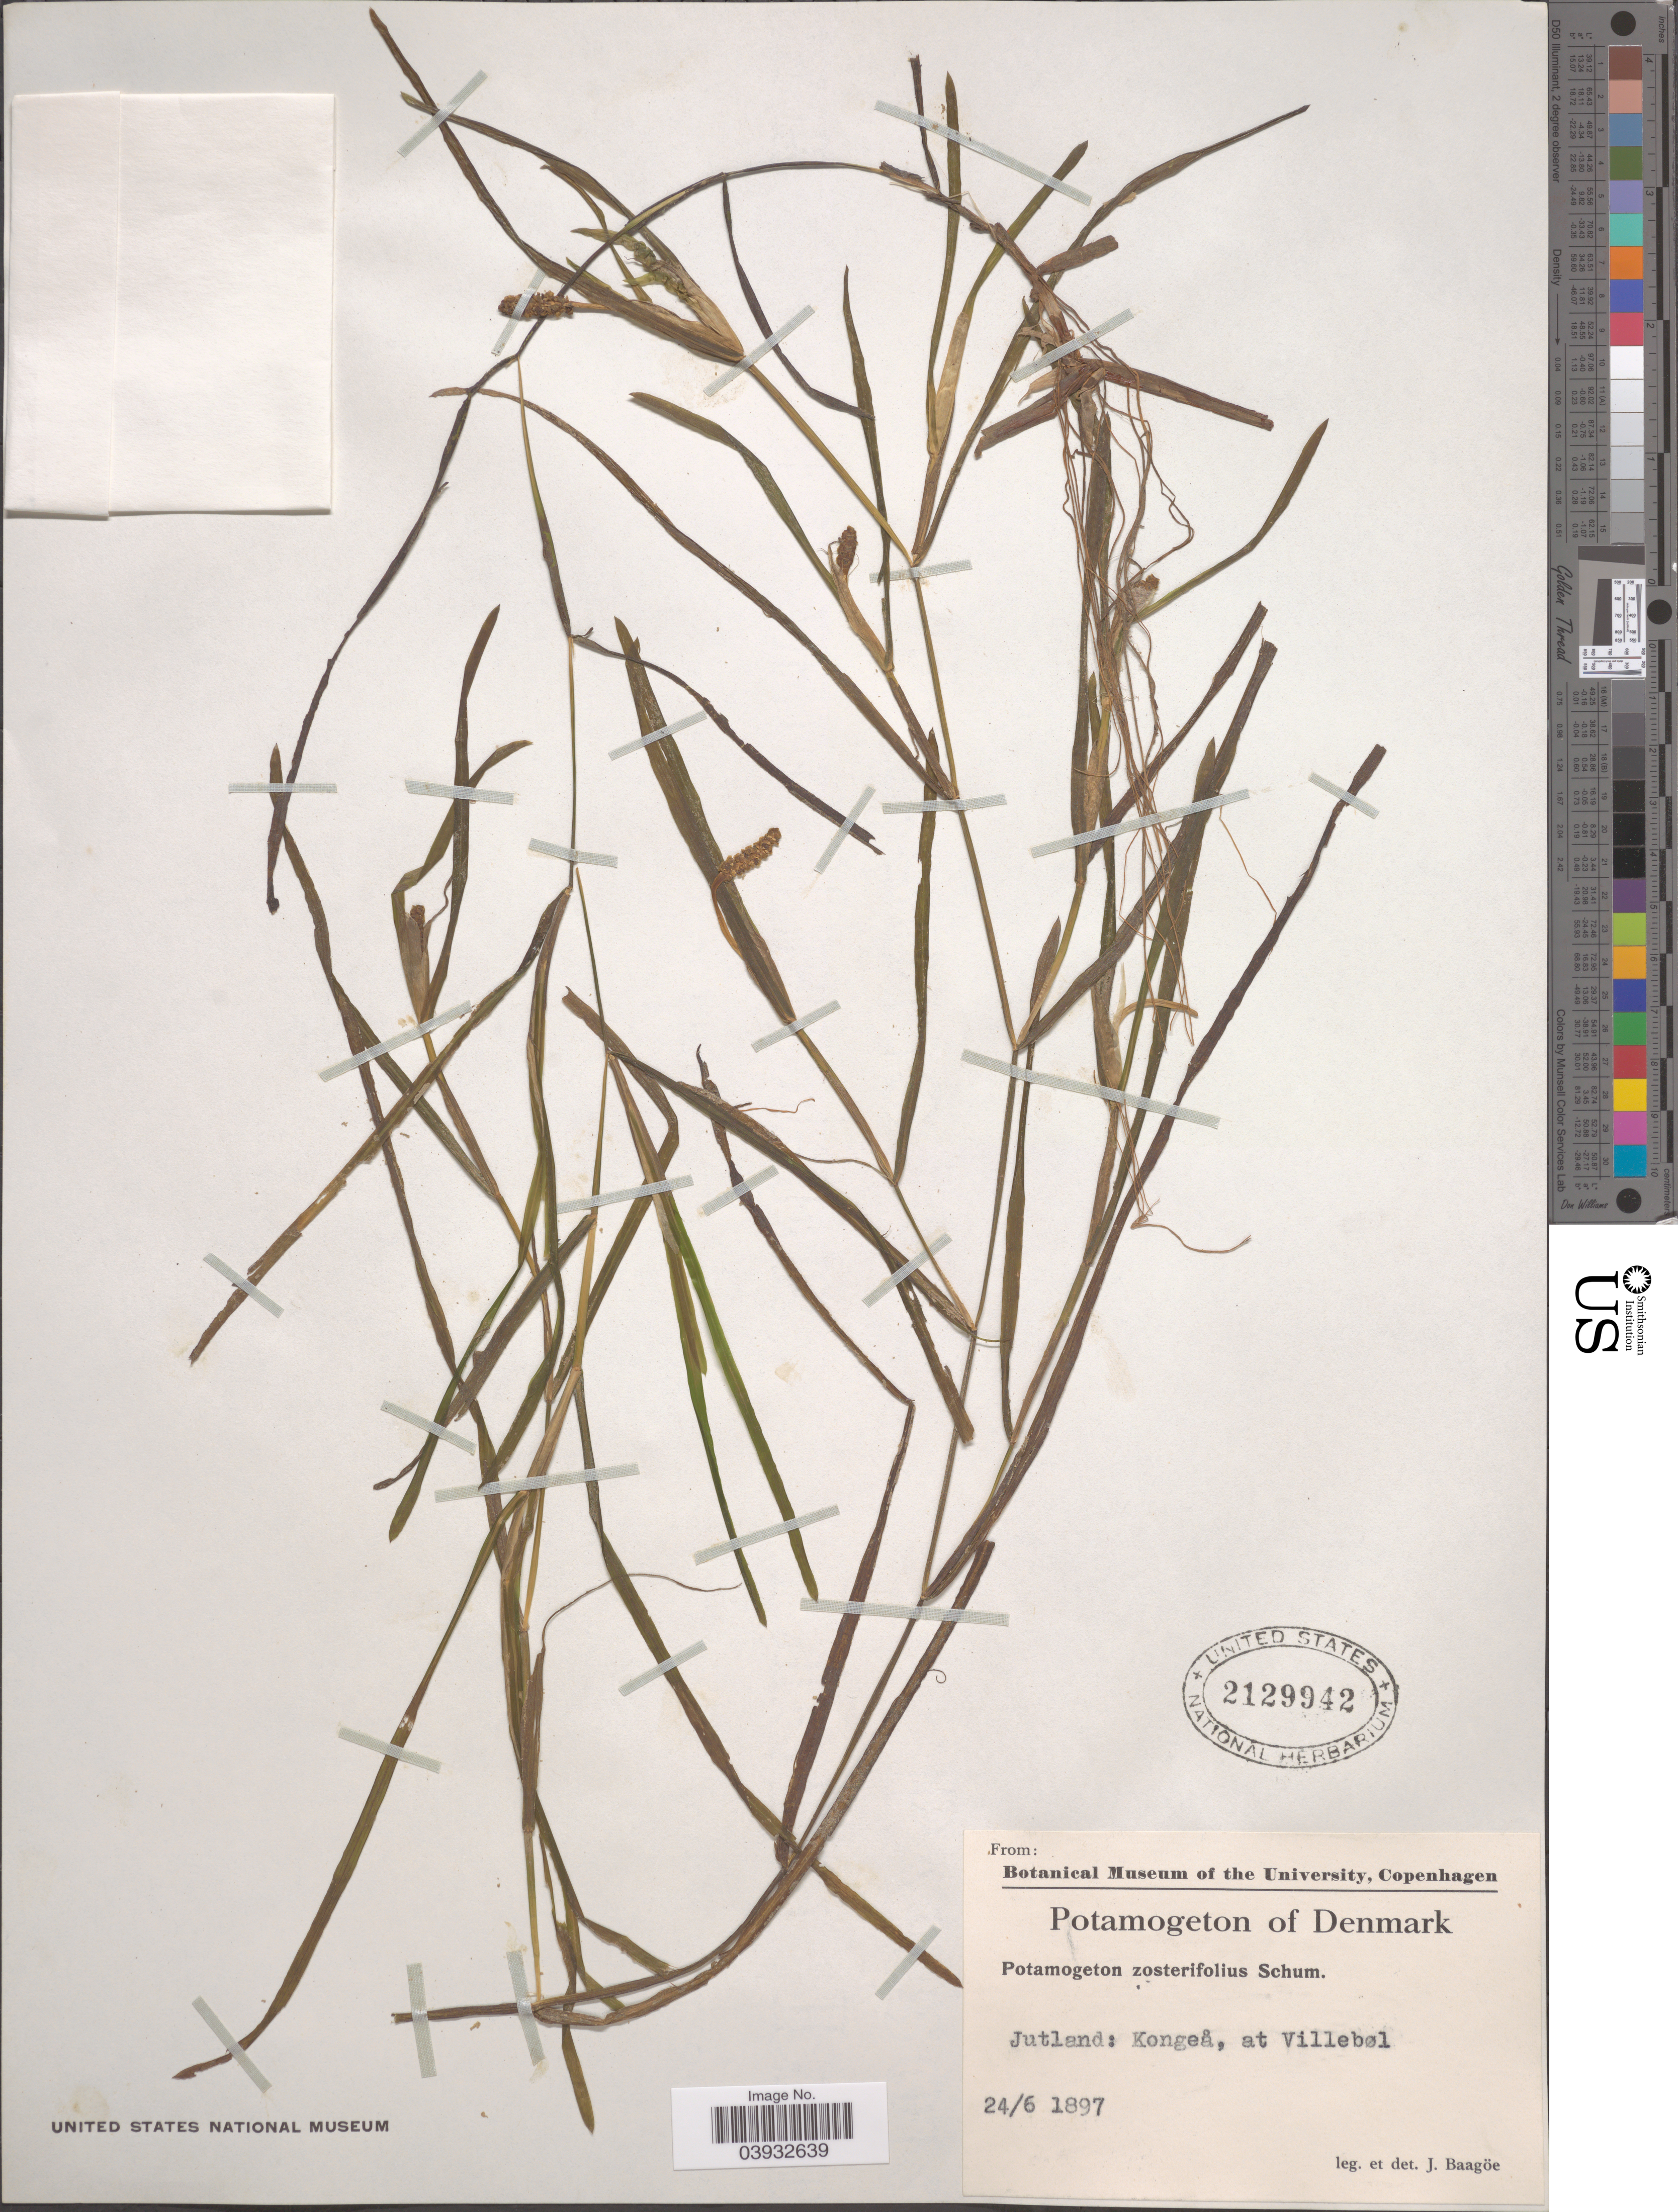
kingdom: Plantae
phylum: Tracheophyta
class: Liliopsida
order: Alismatales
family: Potamogetonaceae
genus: Potamogeton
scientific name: Potamogeton zosterifolius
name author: Schumach.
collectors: J. Baagoe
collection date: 1897-06-24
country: Denmark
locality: Jutland: Kongeå, at Villebøl.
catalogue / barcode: US 2129942